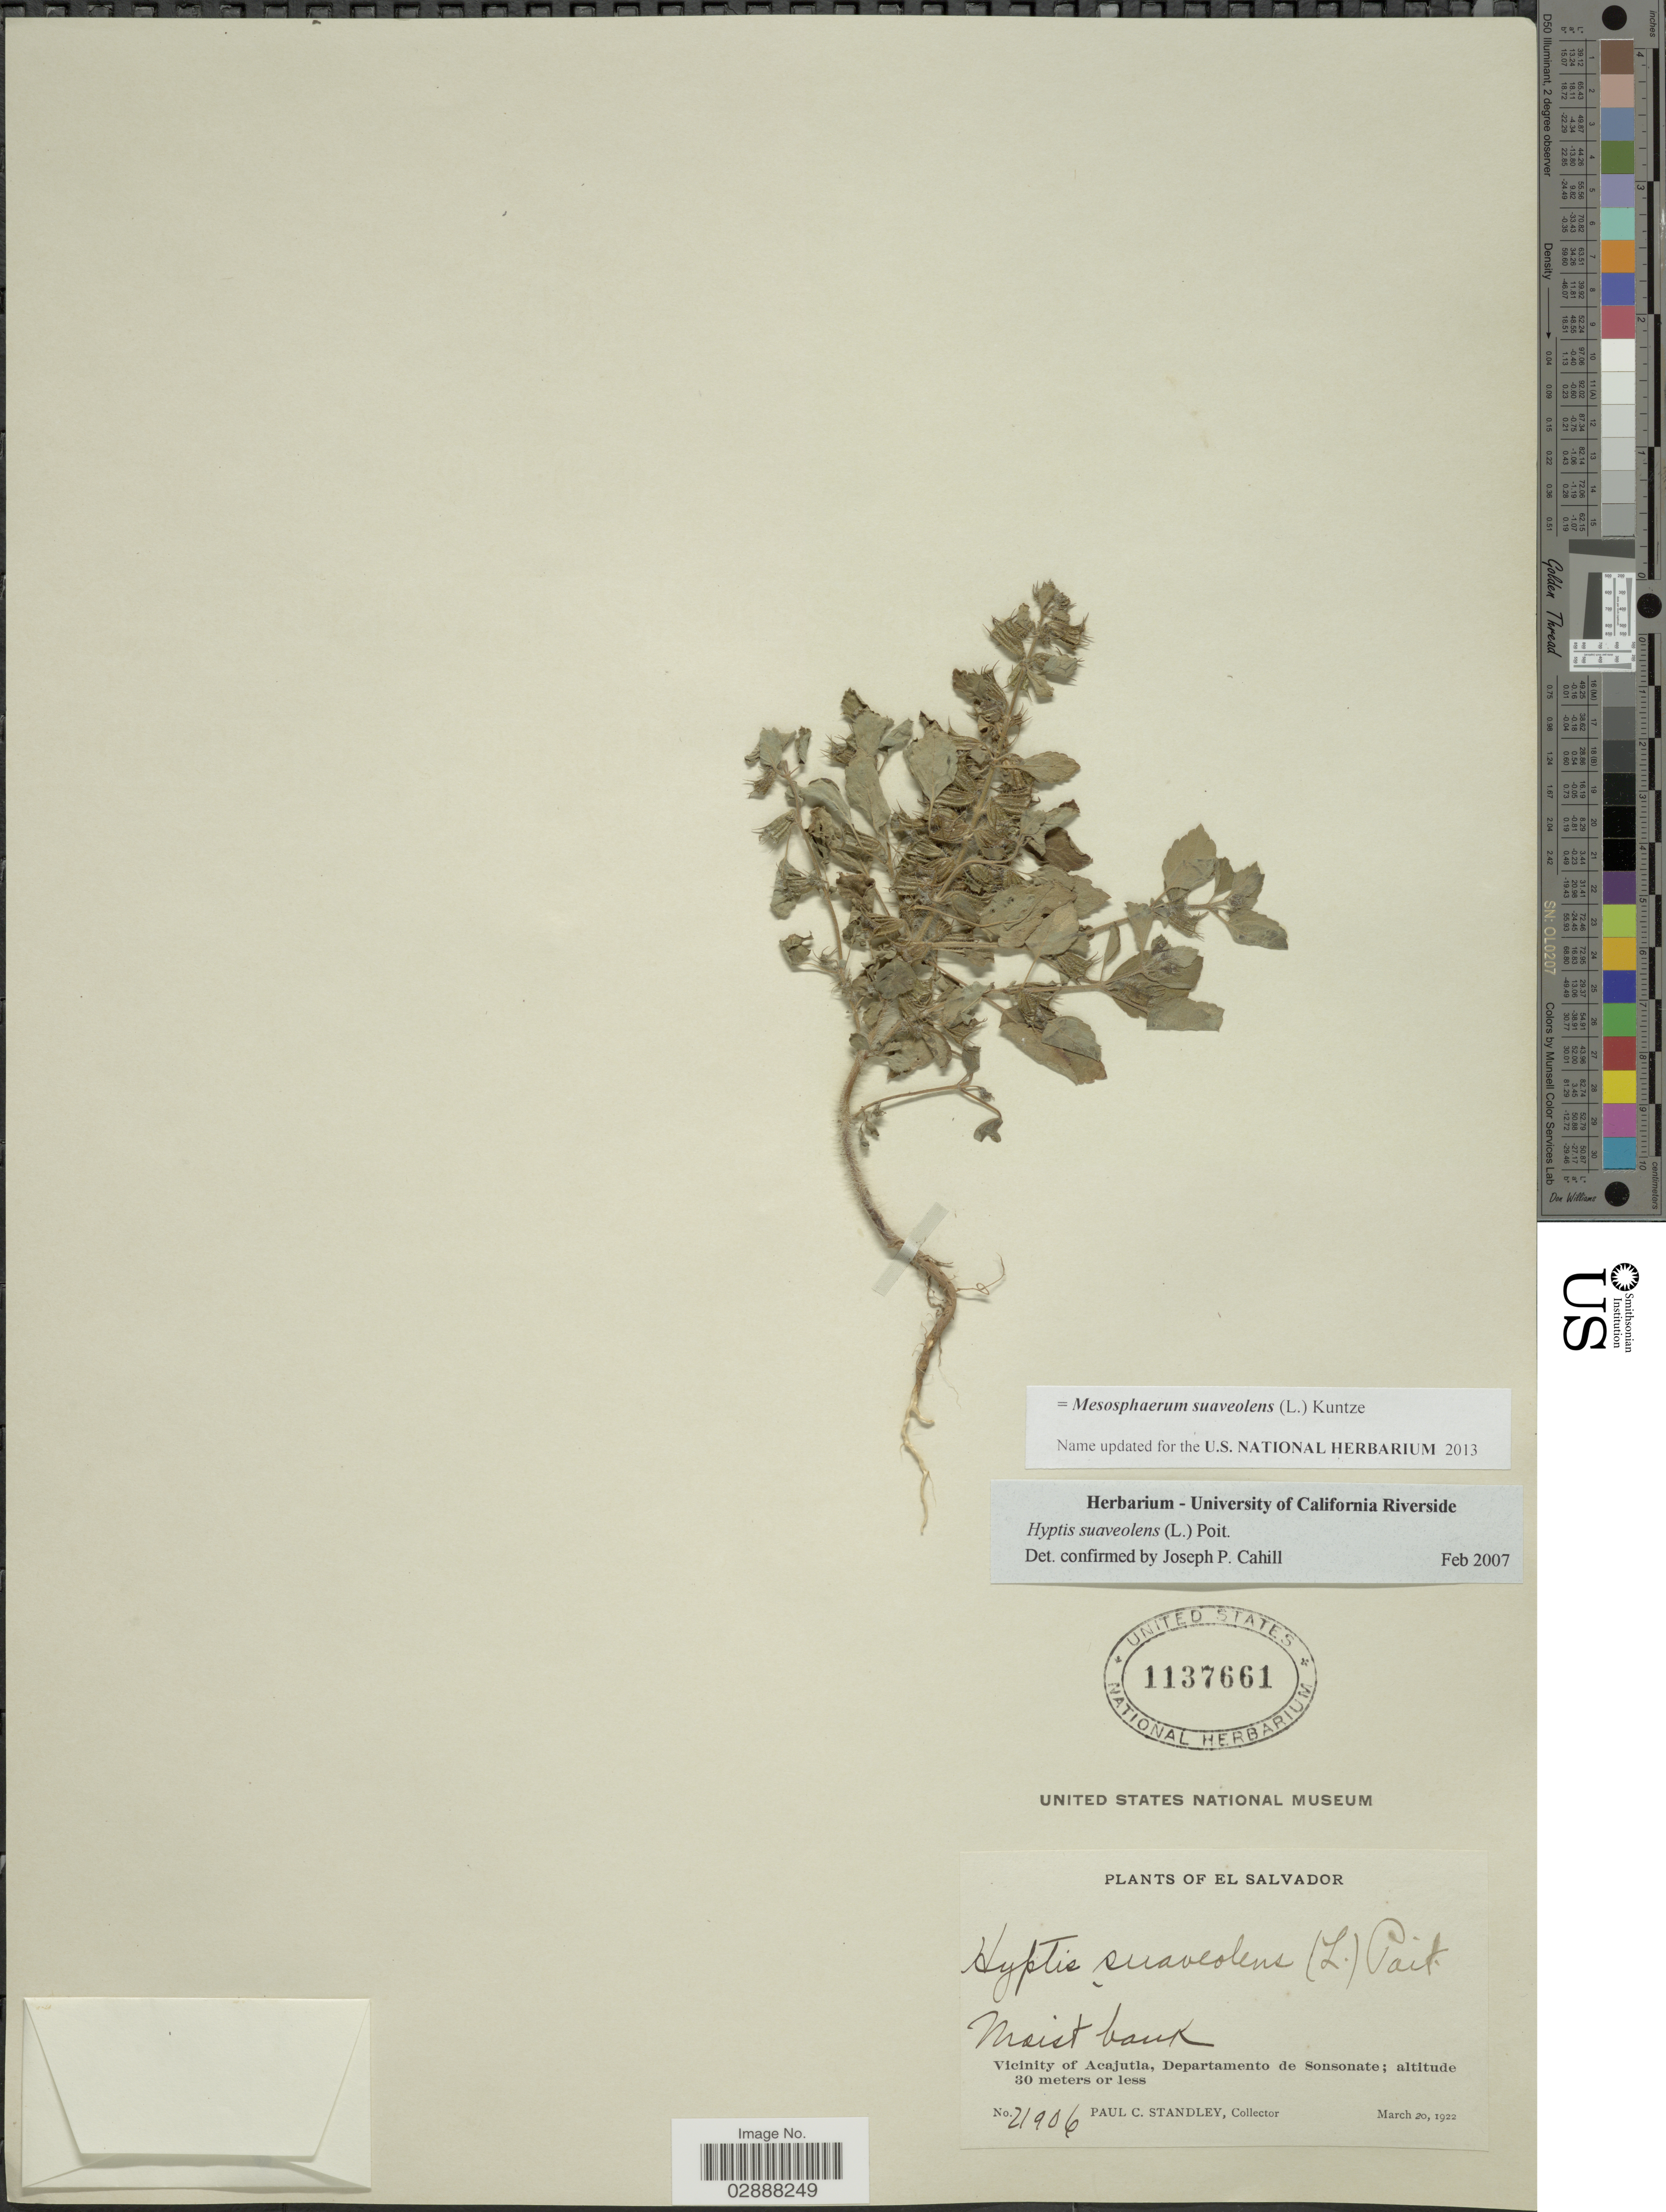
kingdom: Plantae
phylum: Tracheophyta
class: Magnoliopsida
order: Lamiales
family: Lamiaceae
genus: Mesosphaerum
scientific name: Mesosphaerum suaveolens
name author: (L.) Kuntze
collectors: P. C. Standley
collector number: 21906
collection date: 1922-03-20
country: El Salvador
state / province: Sonsonate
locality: Vicinity of Acajutla, Departamento de Sonsonate.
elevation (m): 30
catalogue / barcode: US 1137661